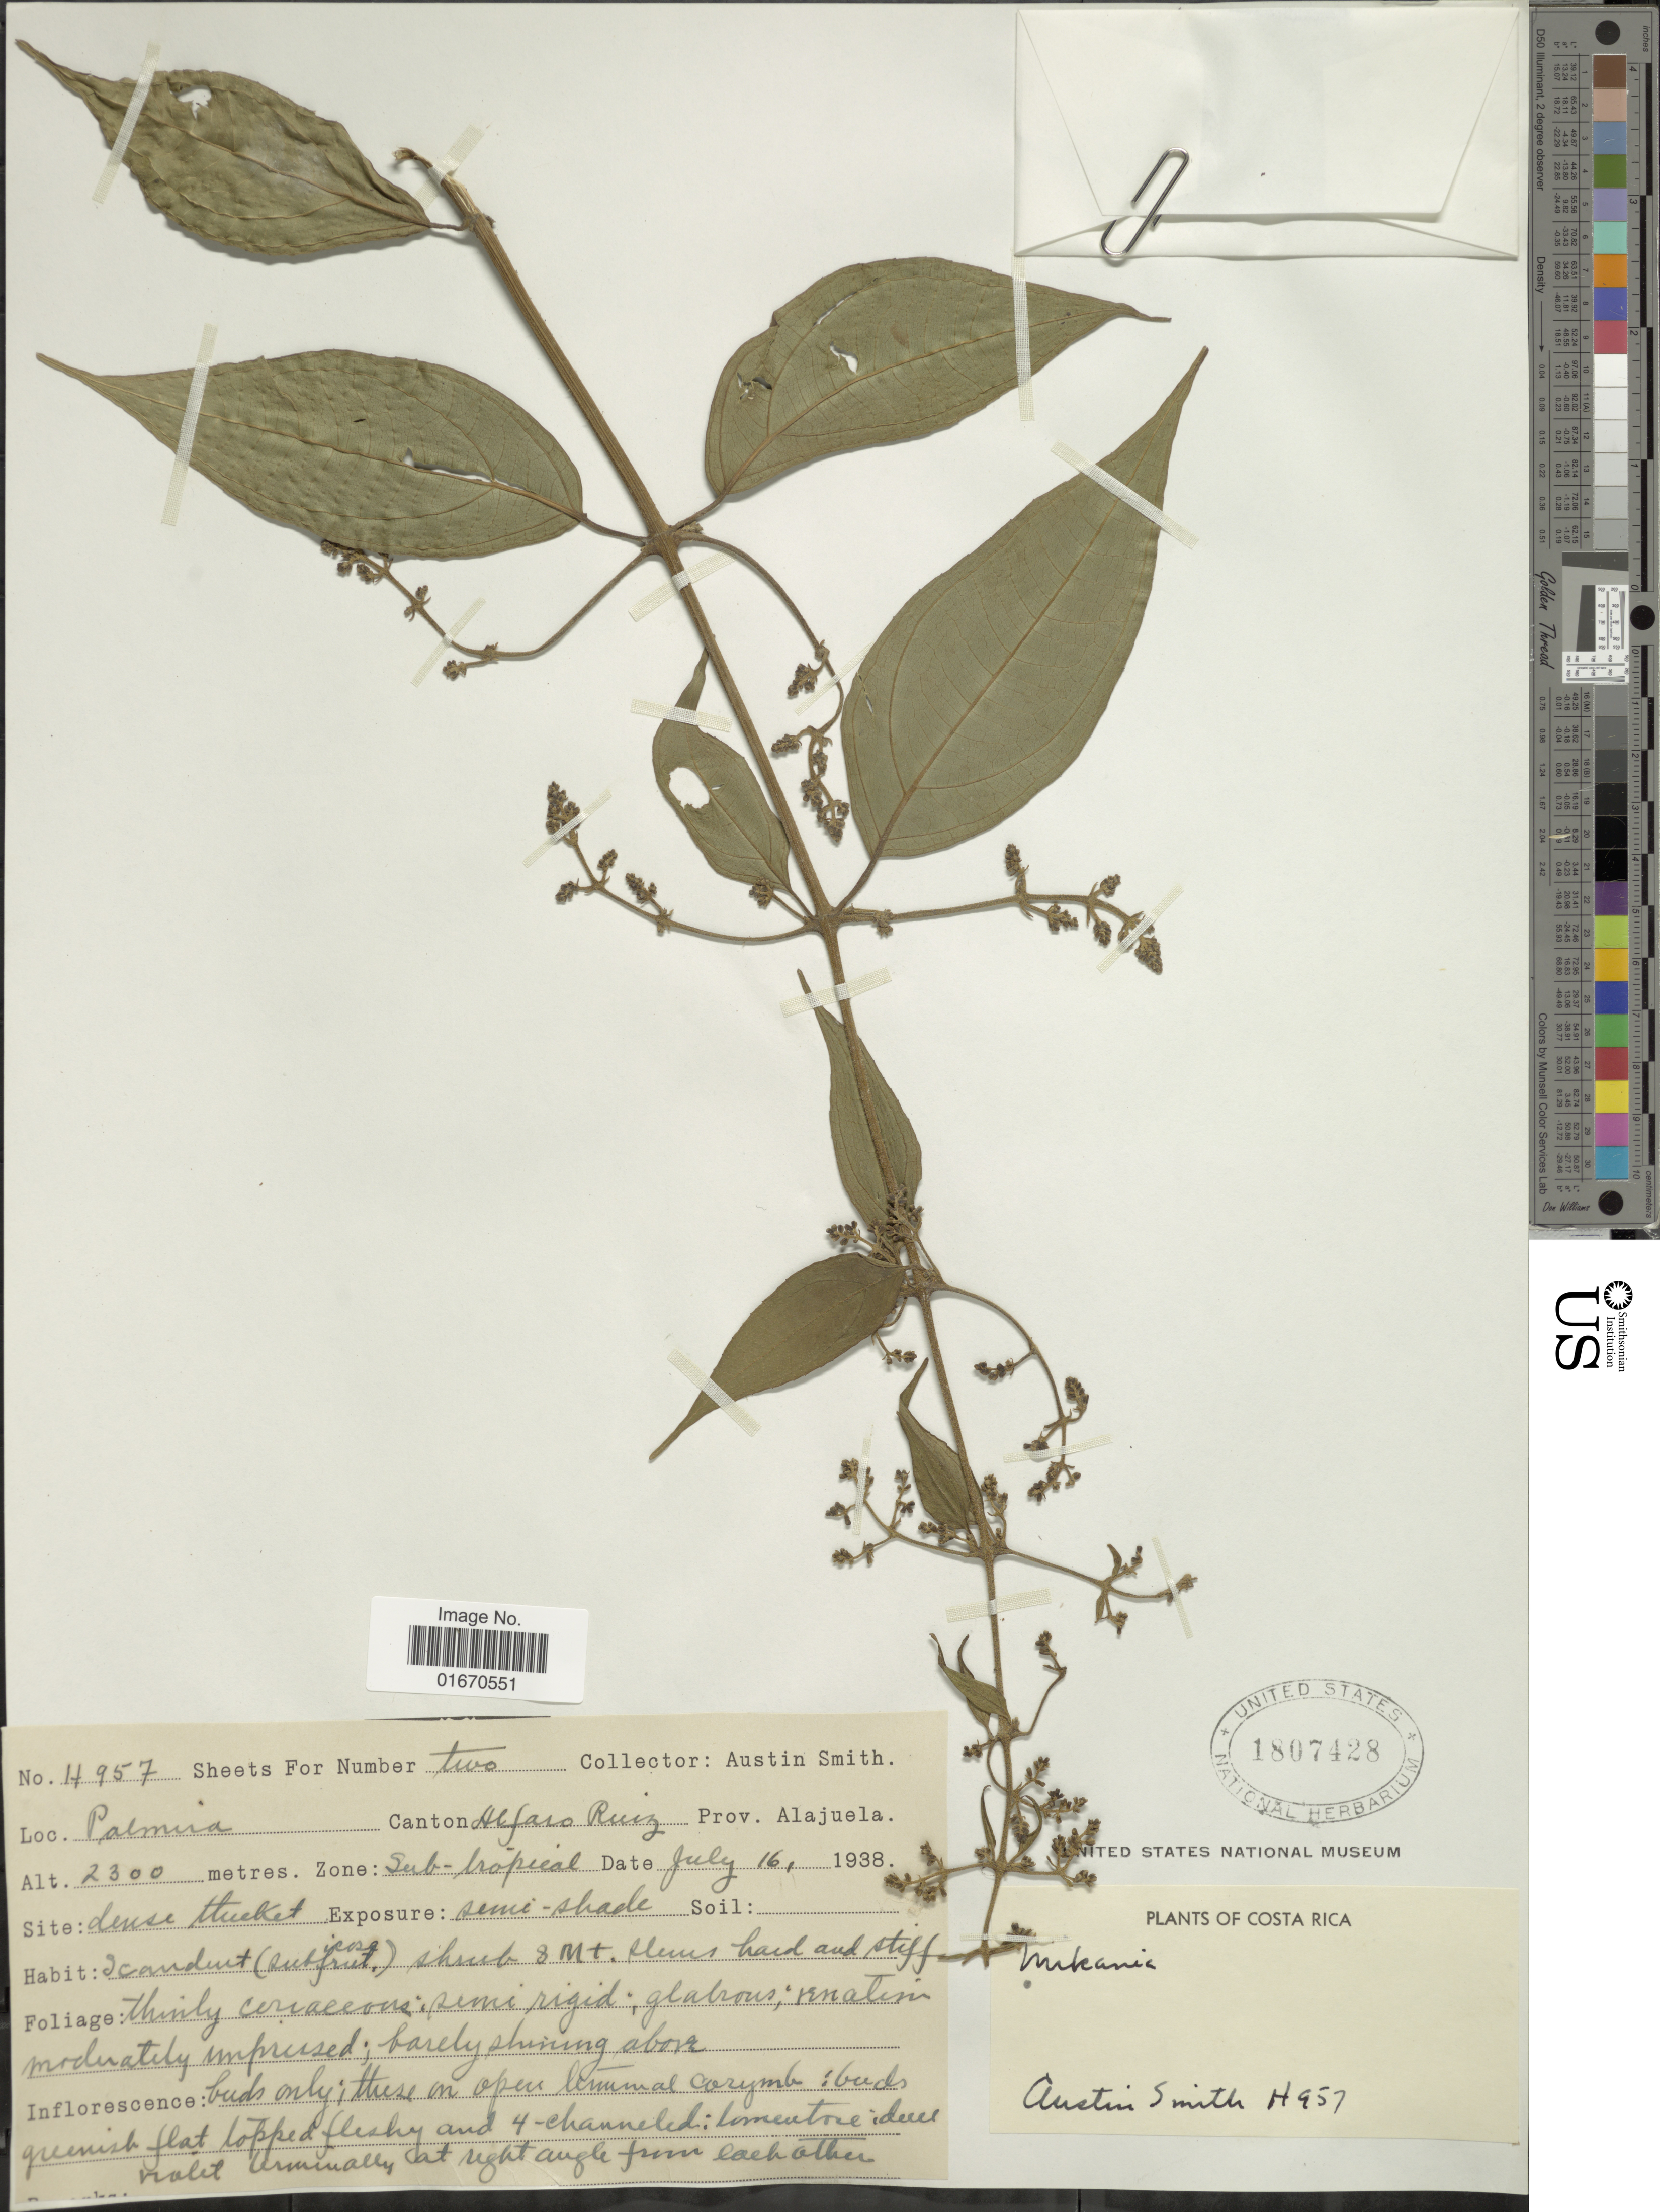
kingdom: Plantae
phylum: Tracheophyta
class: Magnoliopsida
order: Asterales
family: Asteraceae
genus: Mikania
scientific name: Mikania miconioides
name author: B.L. Rob.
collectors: Aust P. Smith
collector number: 4957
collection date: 1938-07-16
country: Costa Rica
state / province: Alajuela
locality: Palmira, Canton Alfaro Ruiz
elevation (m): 2300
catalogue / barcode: US 1807428